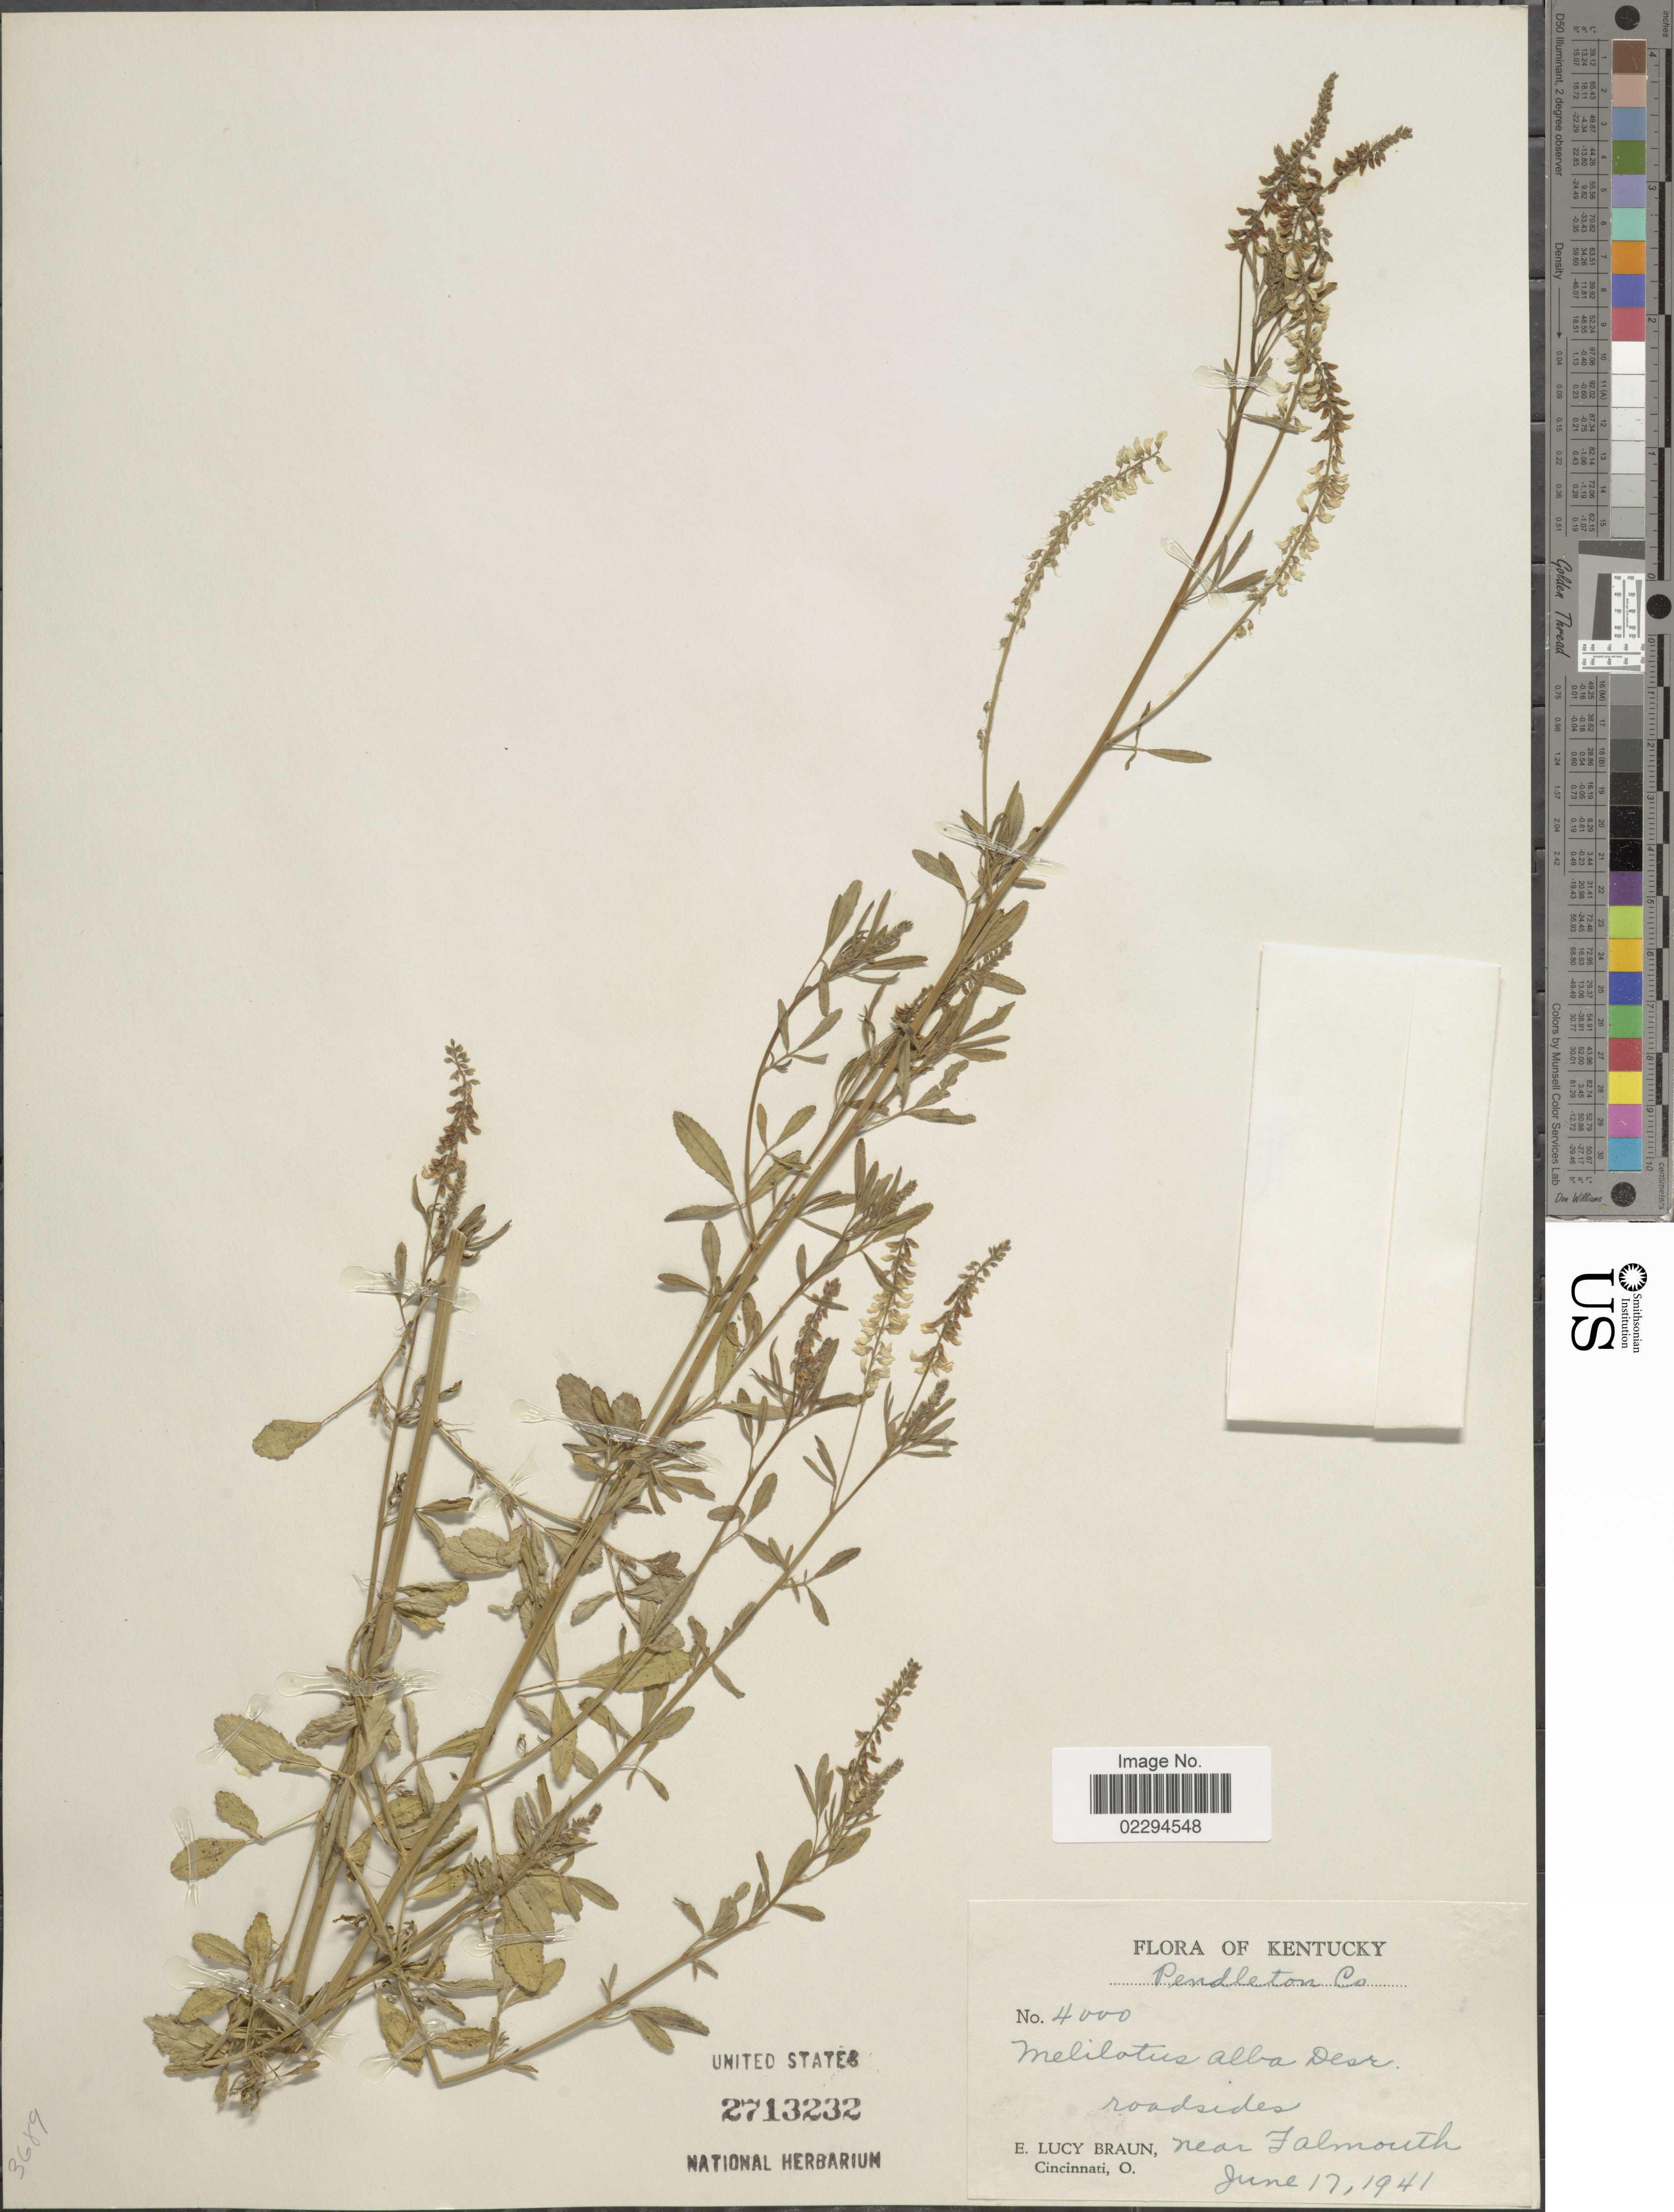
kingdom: Plantae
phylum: Tracheophyta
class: Magnoliopsida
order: Fabales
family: Fabaceae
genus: Melilotus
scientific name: Melilotus albus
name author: Medik.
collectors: E. L. Braun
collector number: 4000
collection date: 1941-07-17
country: United States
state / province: Kentucky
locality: Pendleton Co. near Falmouth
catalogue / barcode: US 2713232